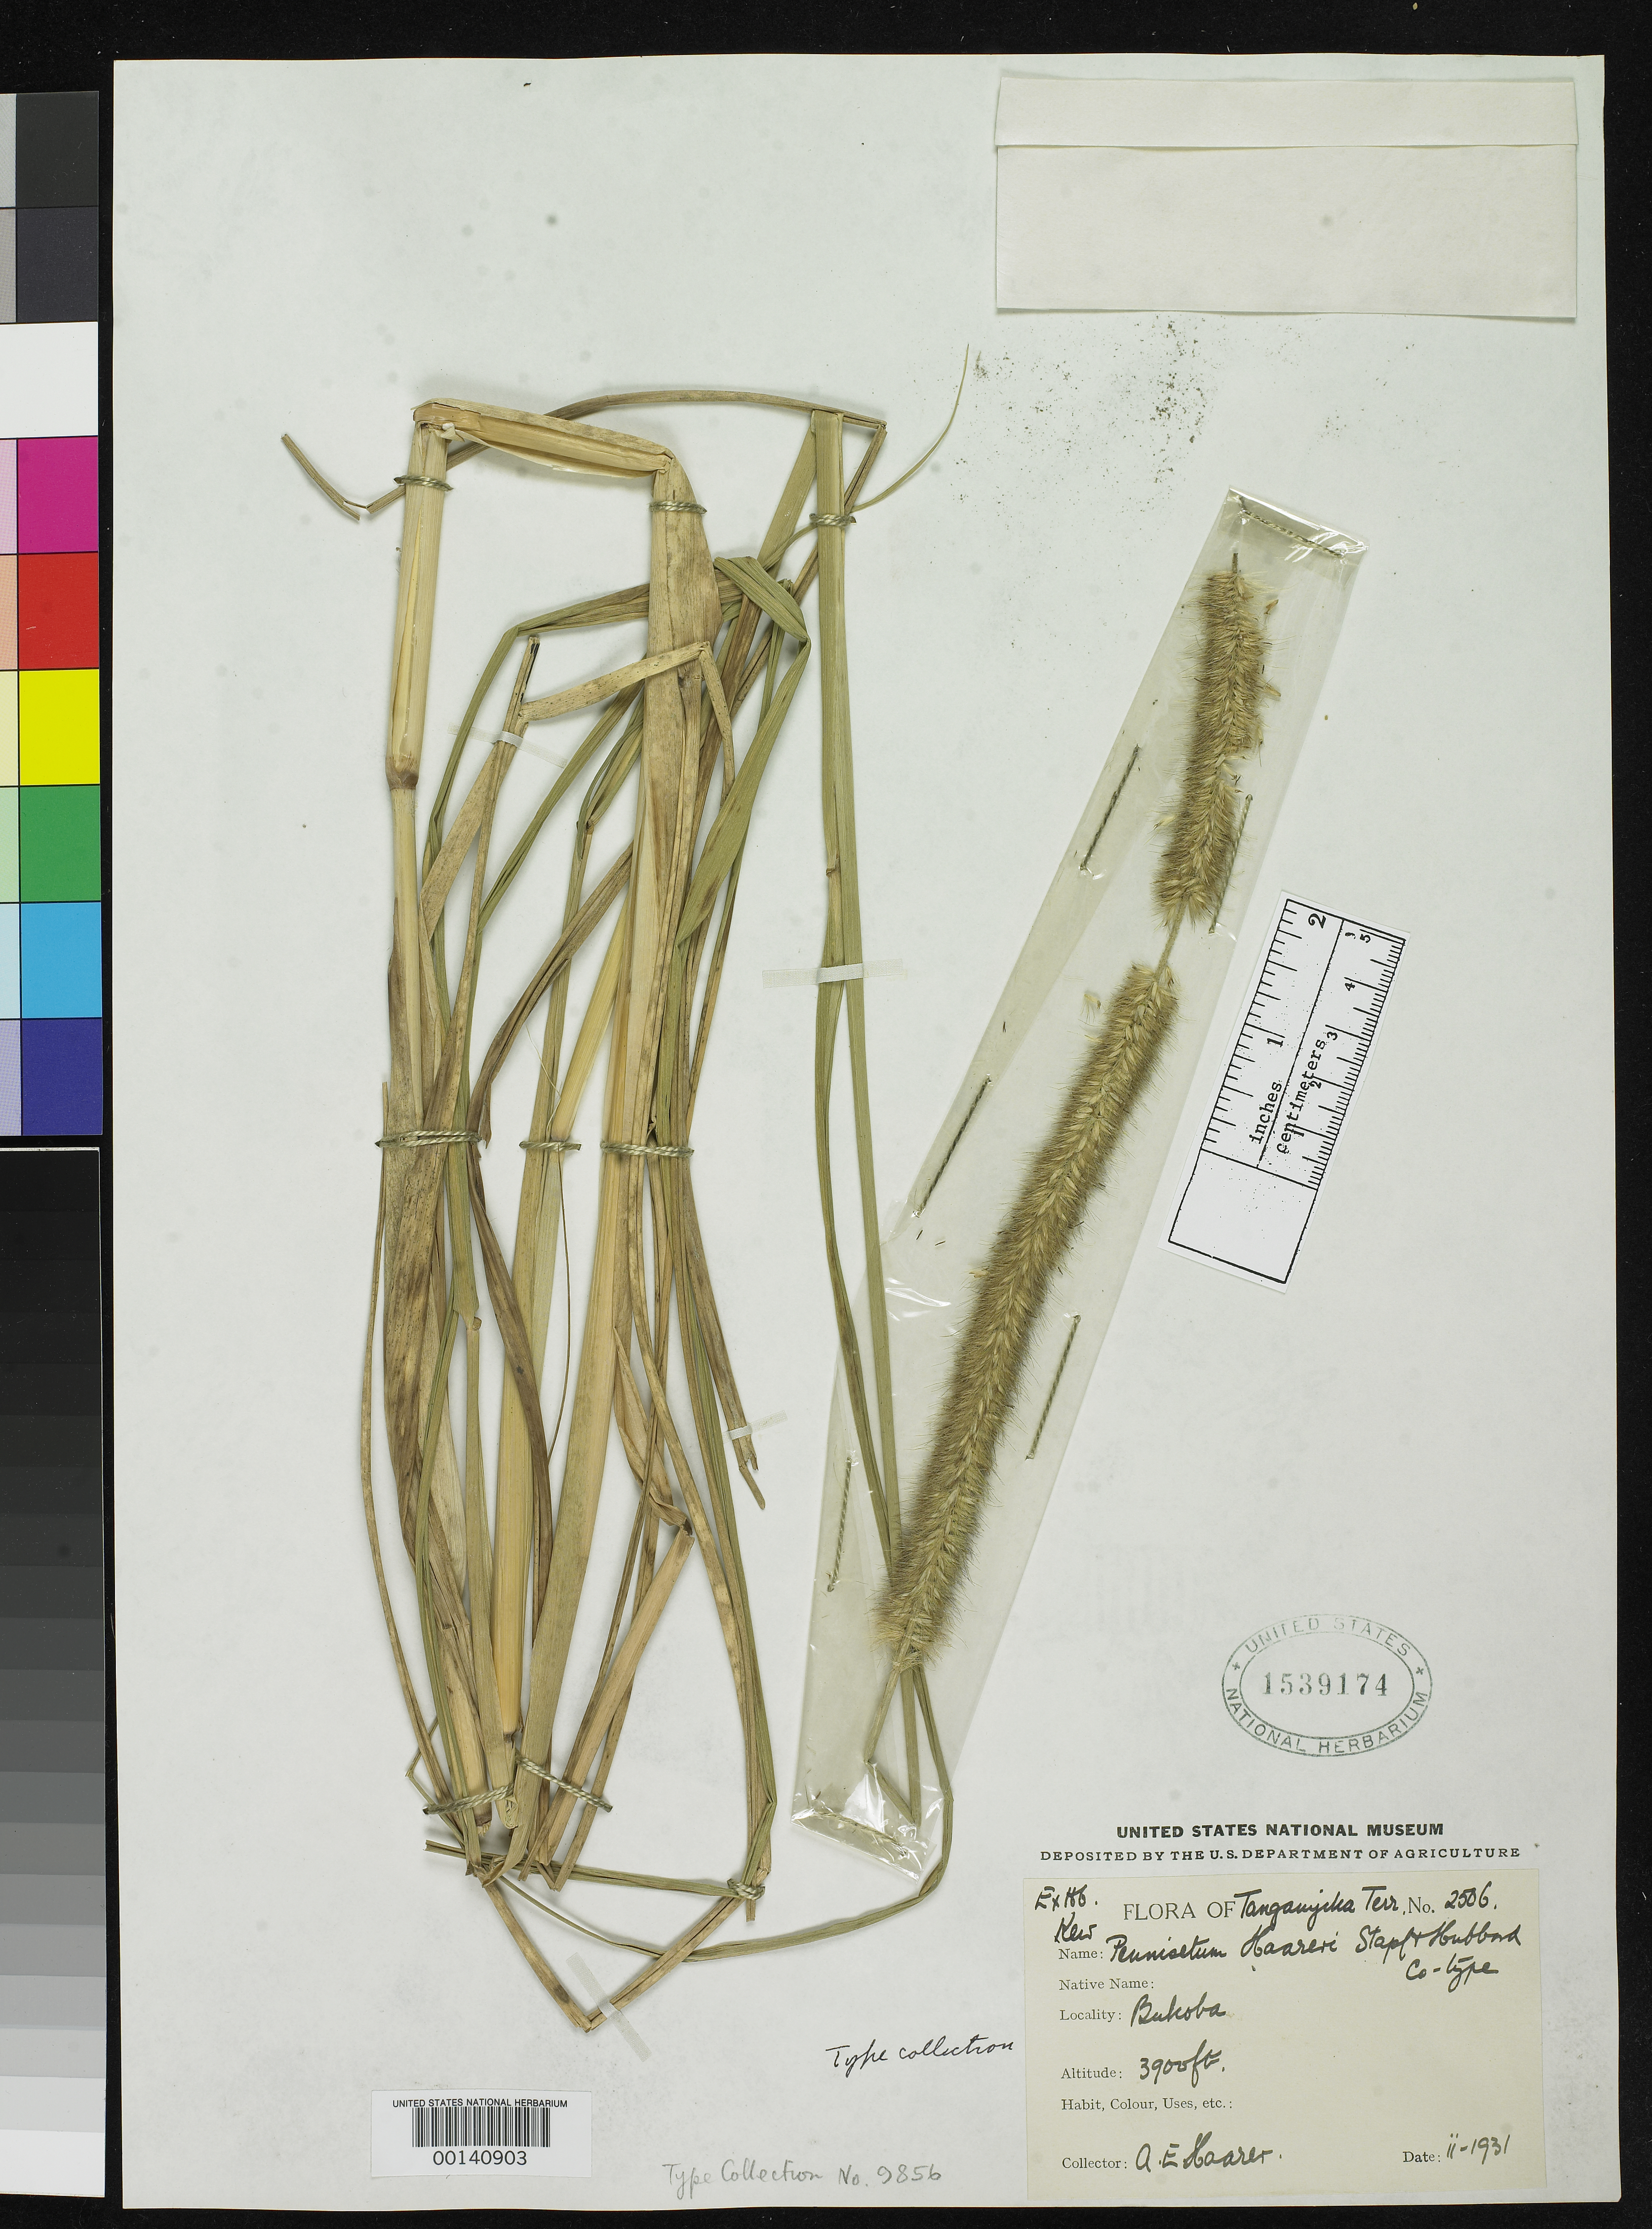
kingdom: Plantae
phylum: Tracheophyta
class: Liliopsida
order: Poales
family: Poaceae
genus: Pennisetum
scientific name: Pennisetum haareri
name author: Stapf & C.E. Hubb.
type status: Isotype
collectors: A. Haarer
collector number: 2506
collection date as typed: Feb 1931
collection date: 1931-02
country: Tanzania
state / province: Kagera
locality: Bukoba.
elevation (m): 1189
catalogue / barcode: US 1539174